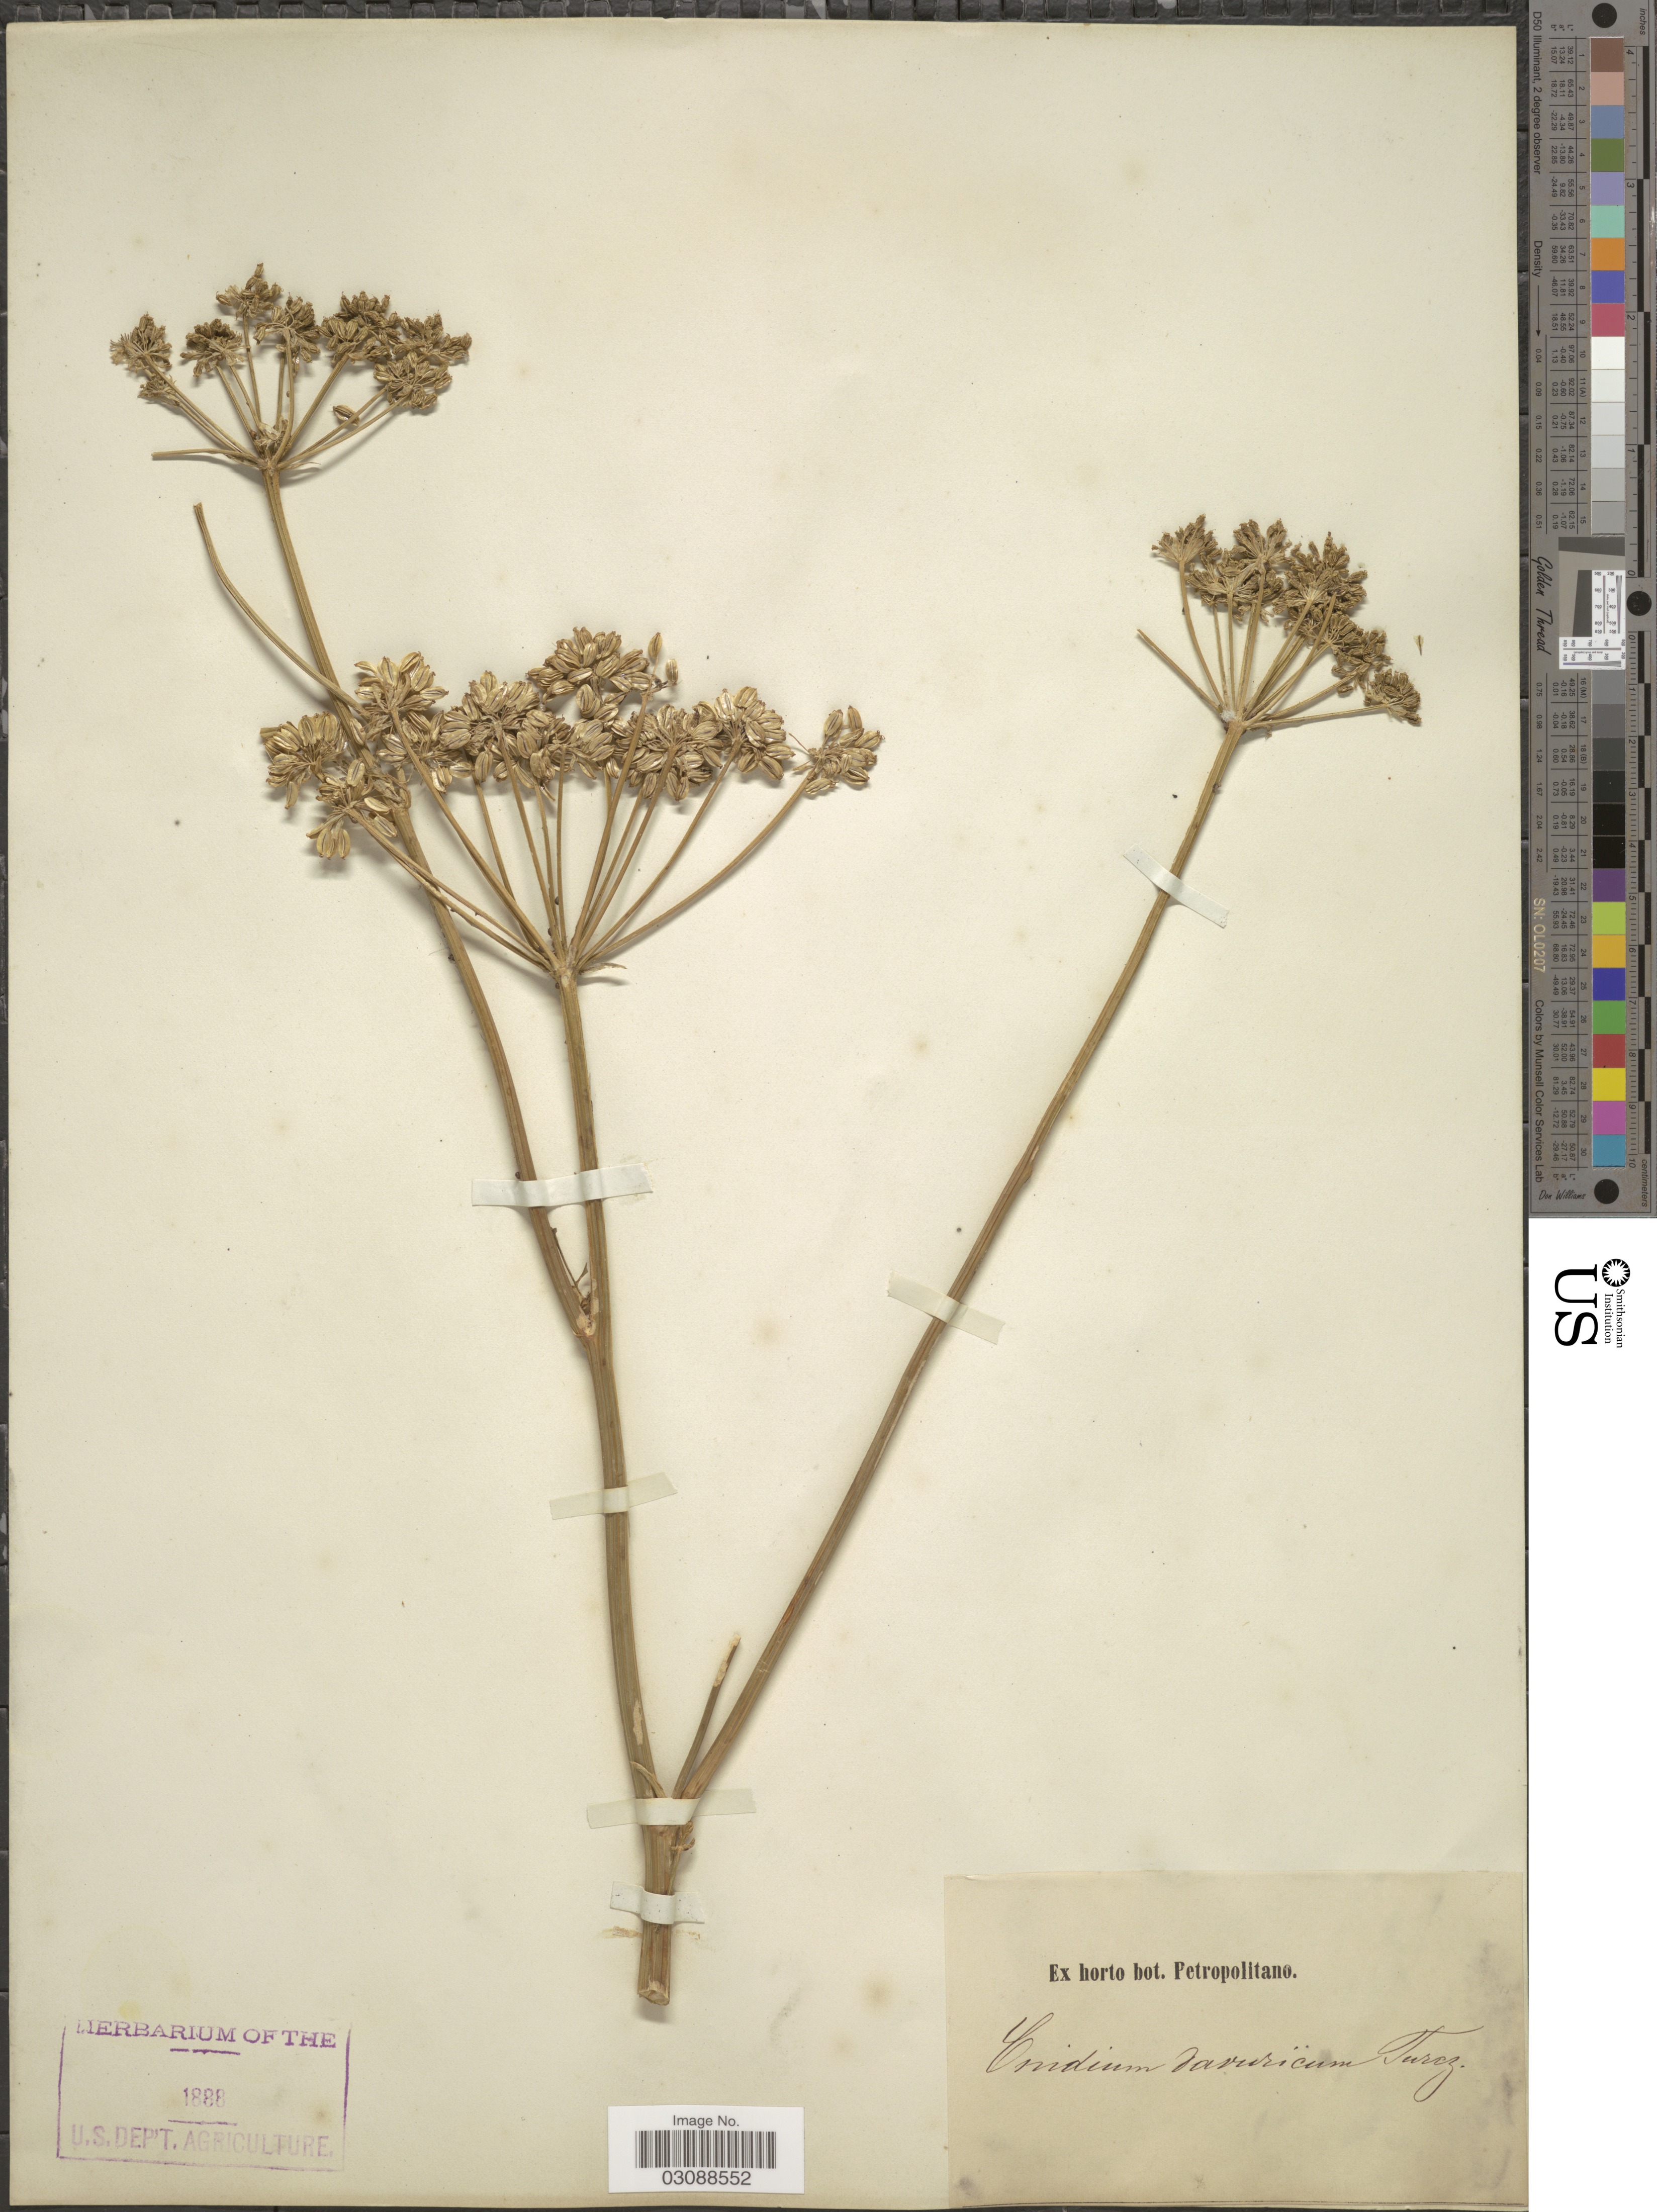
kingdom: Plantae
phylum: Tracheophyta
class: Magnoliopsida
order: Apiales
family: Apiaceae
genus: Cnidium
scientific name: Cnidium dahuricum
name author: (Jacq.) Turcz. ex Fisch. & C.A. Mey.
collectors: ex Horto Bot. Petropolitano